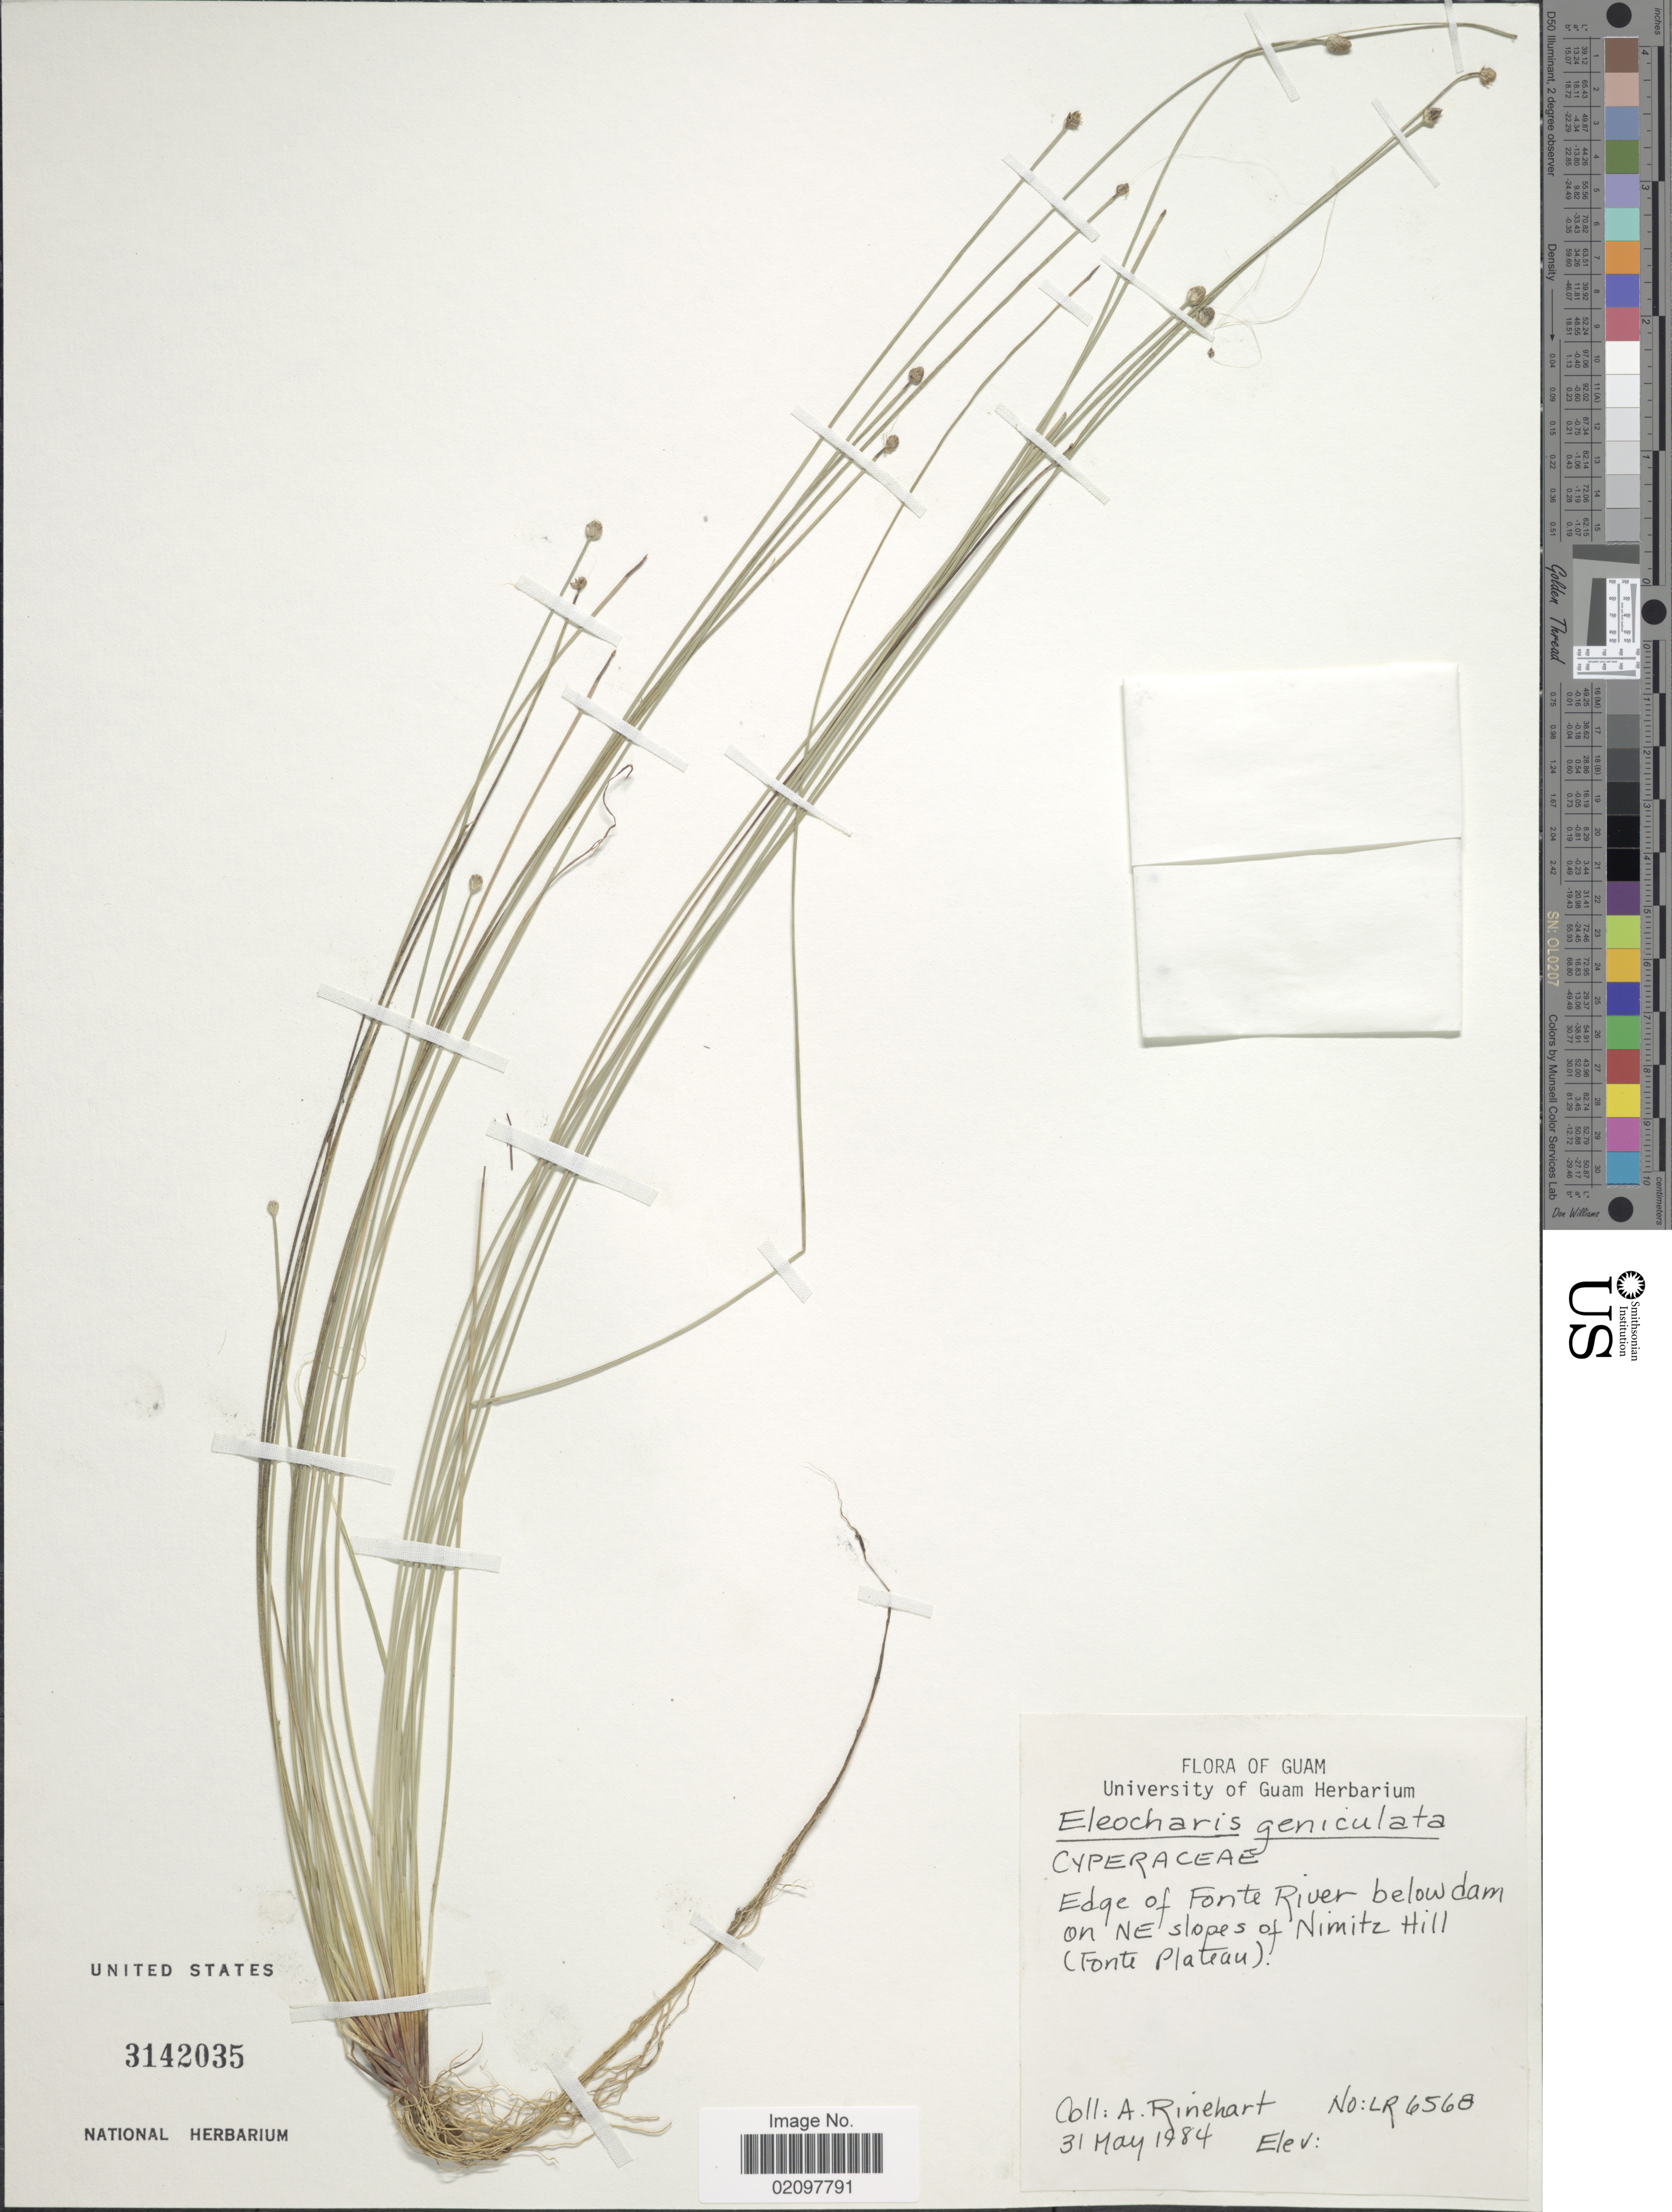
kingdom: Plantae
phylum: Tracheophyta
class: Liliopsida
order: Poales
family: Cyperaceae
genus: Eleocharis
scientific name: Eleocharis geniculata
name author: (L.) Roem. & Schult.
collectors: A. Rinehart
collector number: LR6568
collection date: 1984-05-31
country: Guam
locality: Edge of Fonte River below dam on NE slope of Nimitz Hill ( Fonte Plateau)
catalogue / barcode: US 3142035